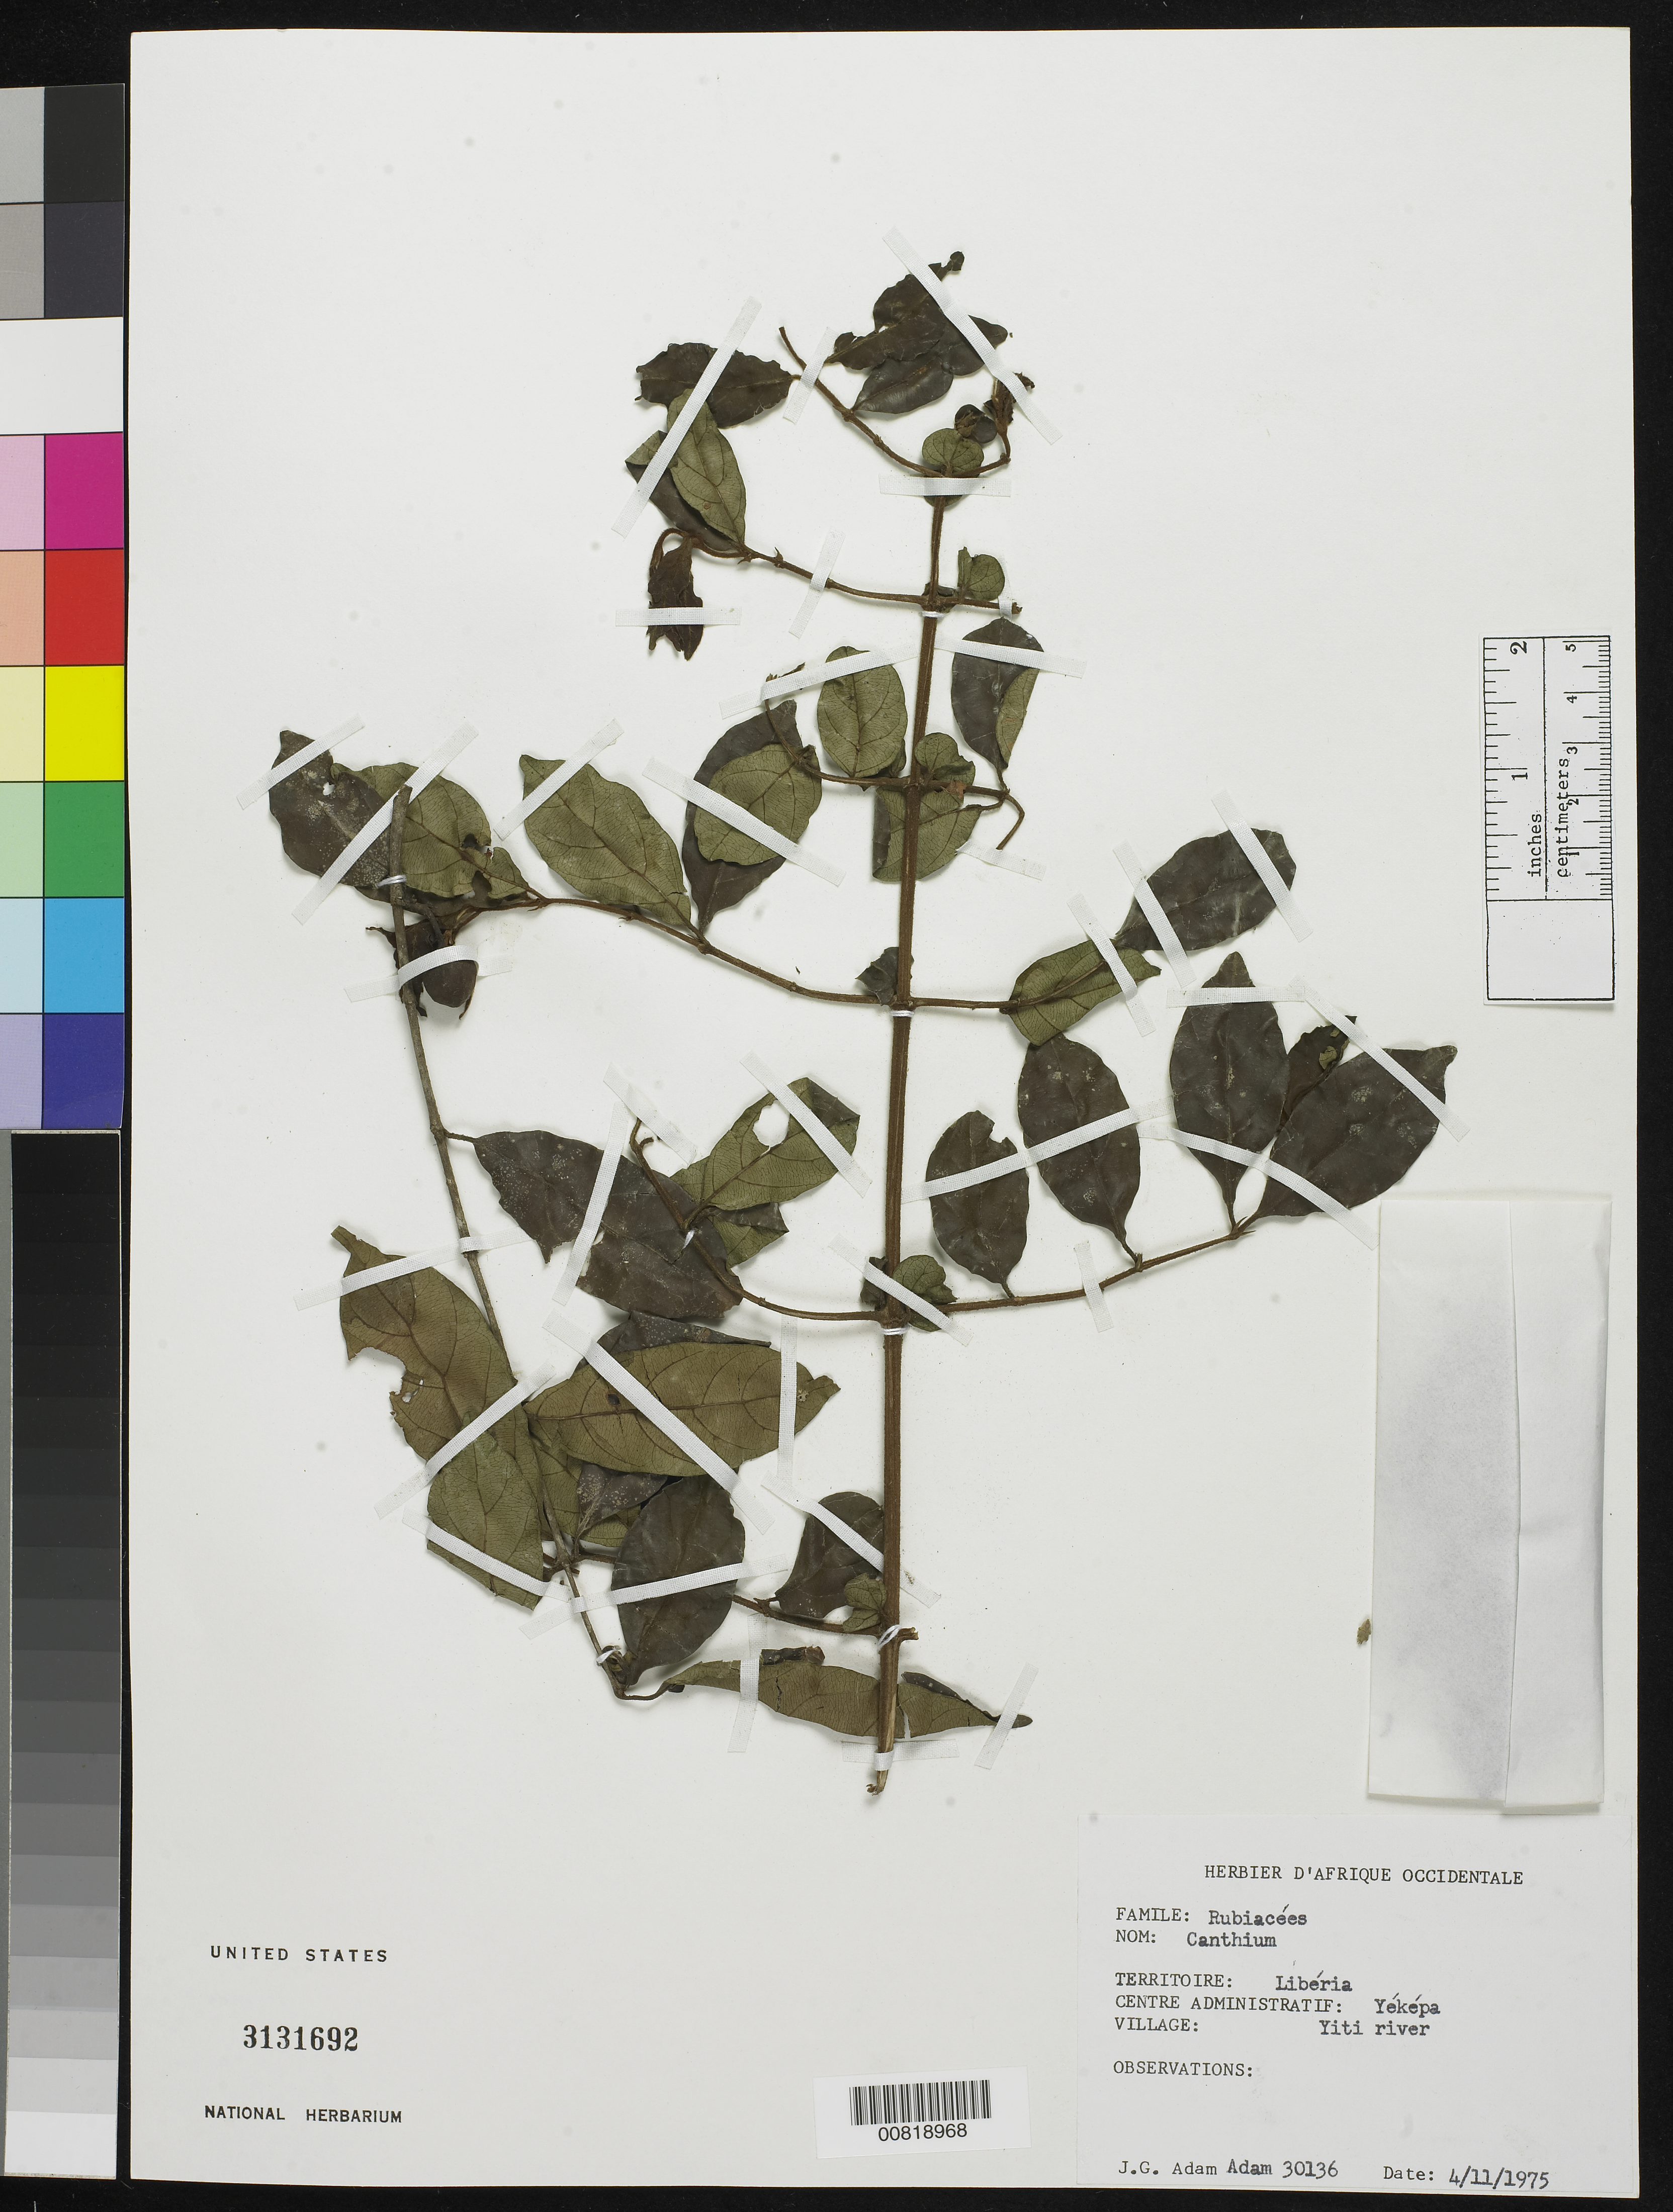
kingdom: Plantae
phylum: Tracheophyta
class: Magnoliopsida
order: Gentianales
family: Rubiaceae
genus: Bridsonia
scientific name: Bridsonia chamaedendrum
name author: (Kuntze) Verstraete & A.E. van Wyk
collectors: J. Adam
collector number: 30136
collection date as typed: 4 Nov 1975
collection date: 1975-11-04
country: Liberia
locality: Yéképa, Yiti River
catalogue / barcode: US 3131692